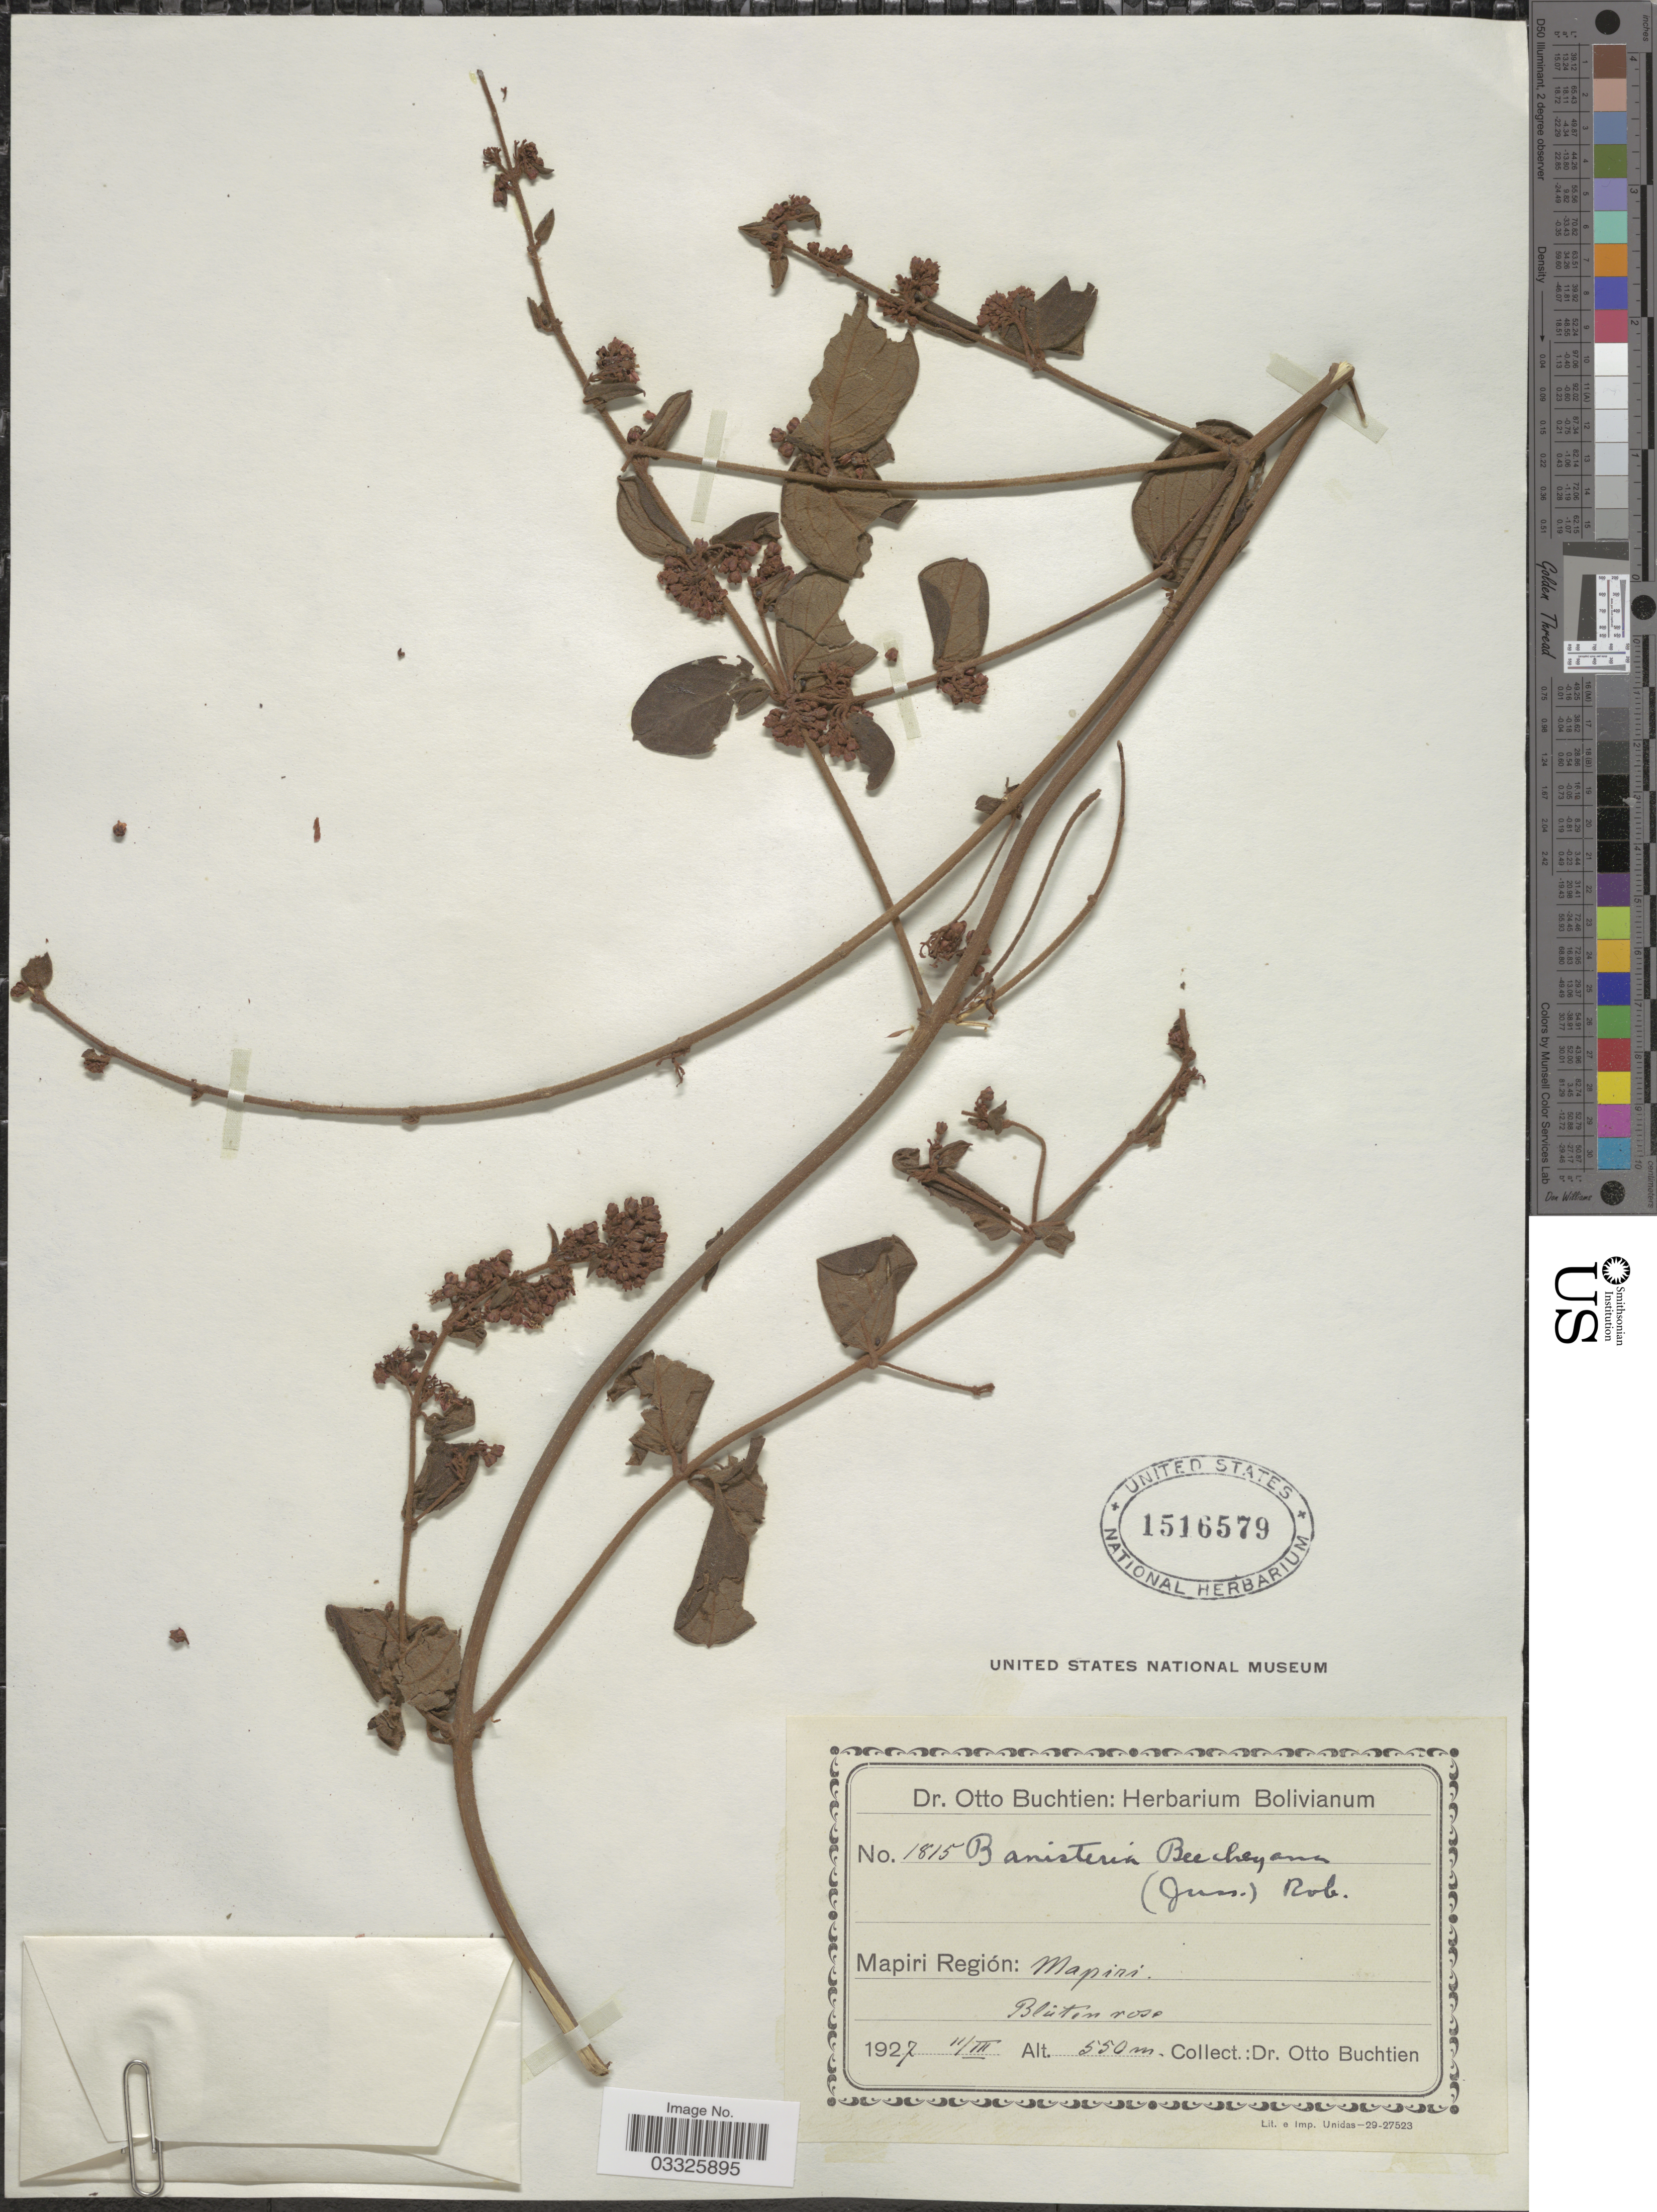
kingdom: Plantae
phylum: Tracheophyta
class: Magnoliopsida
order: Malpighiales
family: Malpighiaceae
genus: Heteropterys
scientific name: Heteropterys beecheyana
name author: A. Juss.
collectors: O. Buchtien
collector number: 1815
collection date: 1927-03-11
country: Bolivia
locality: Mapiri Región: Mapiri.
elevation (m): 550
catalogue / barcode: US 1516579